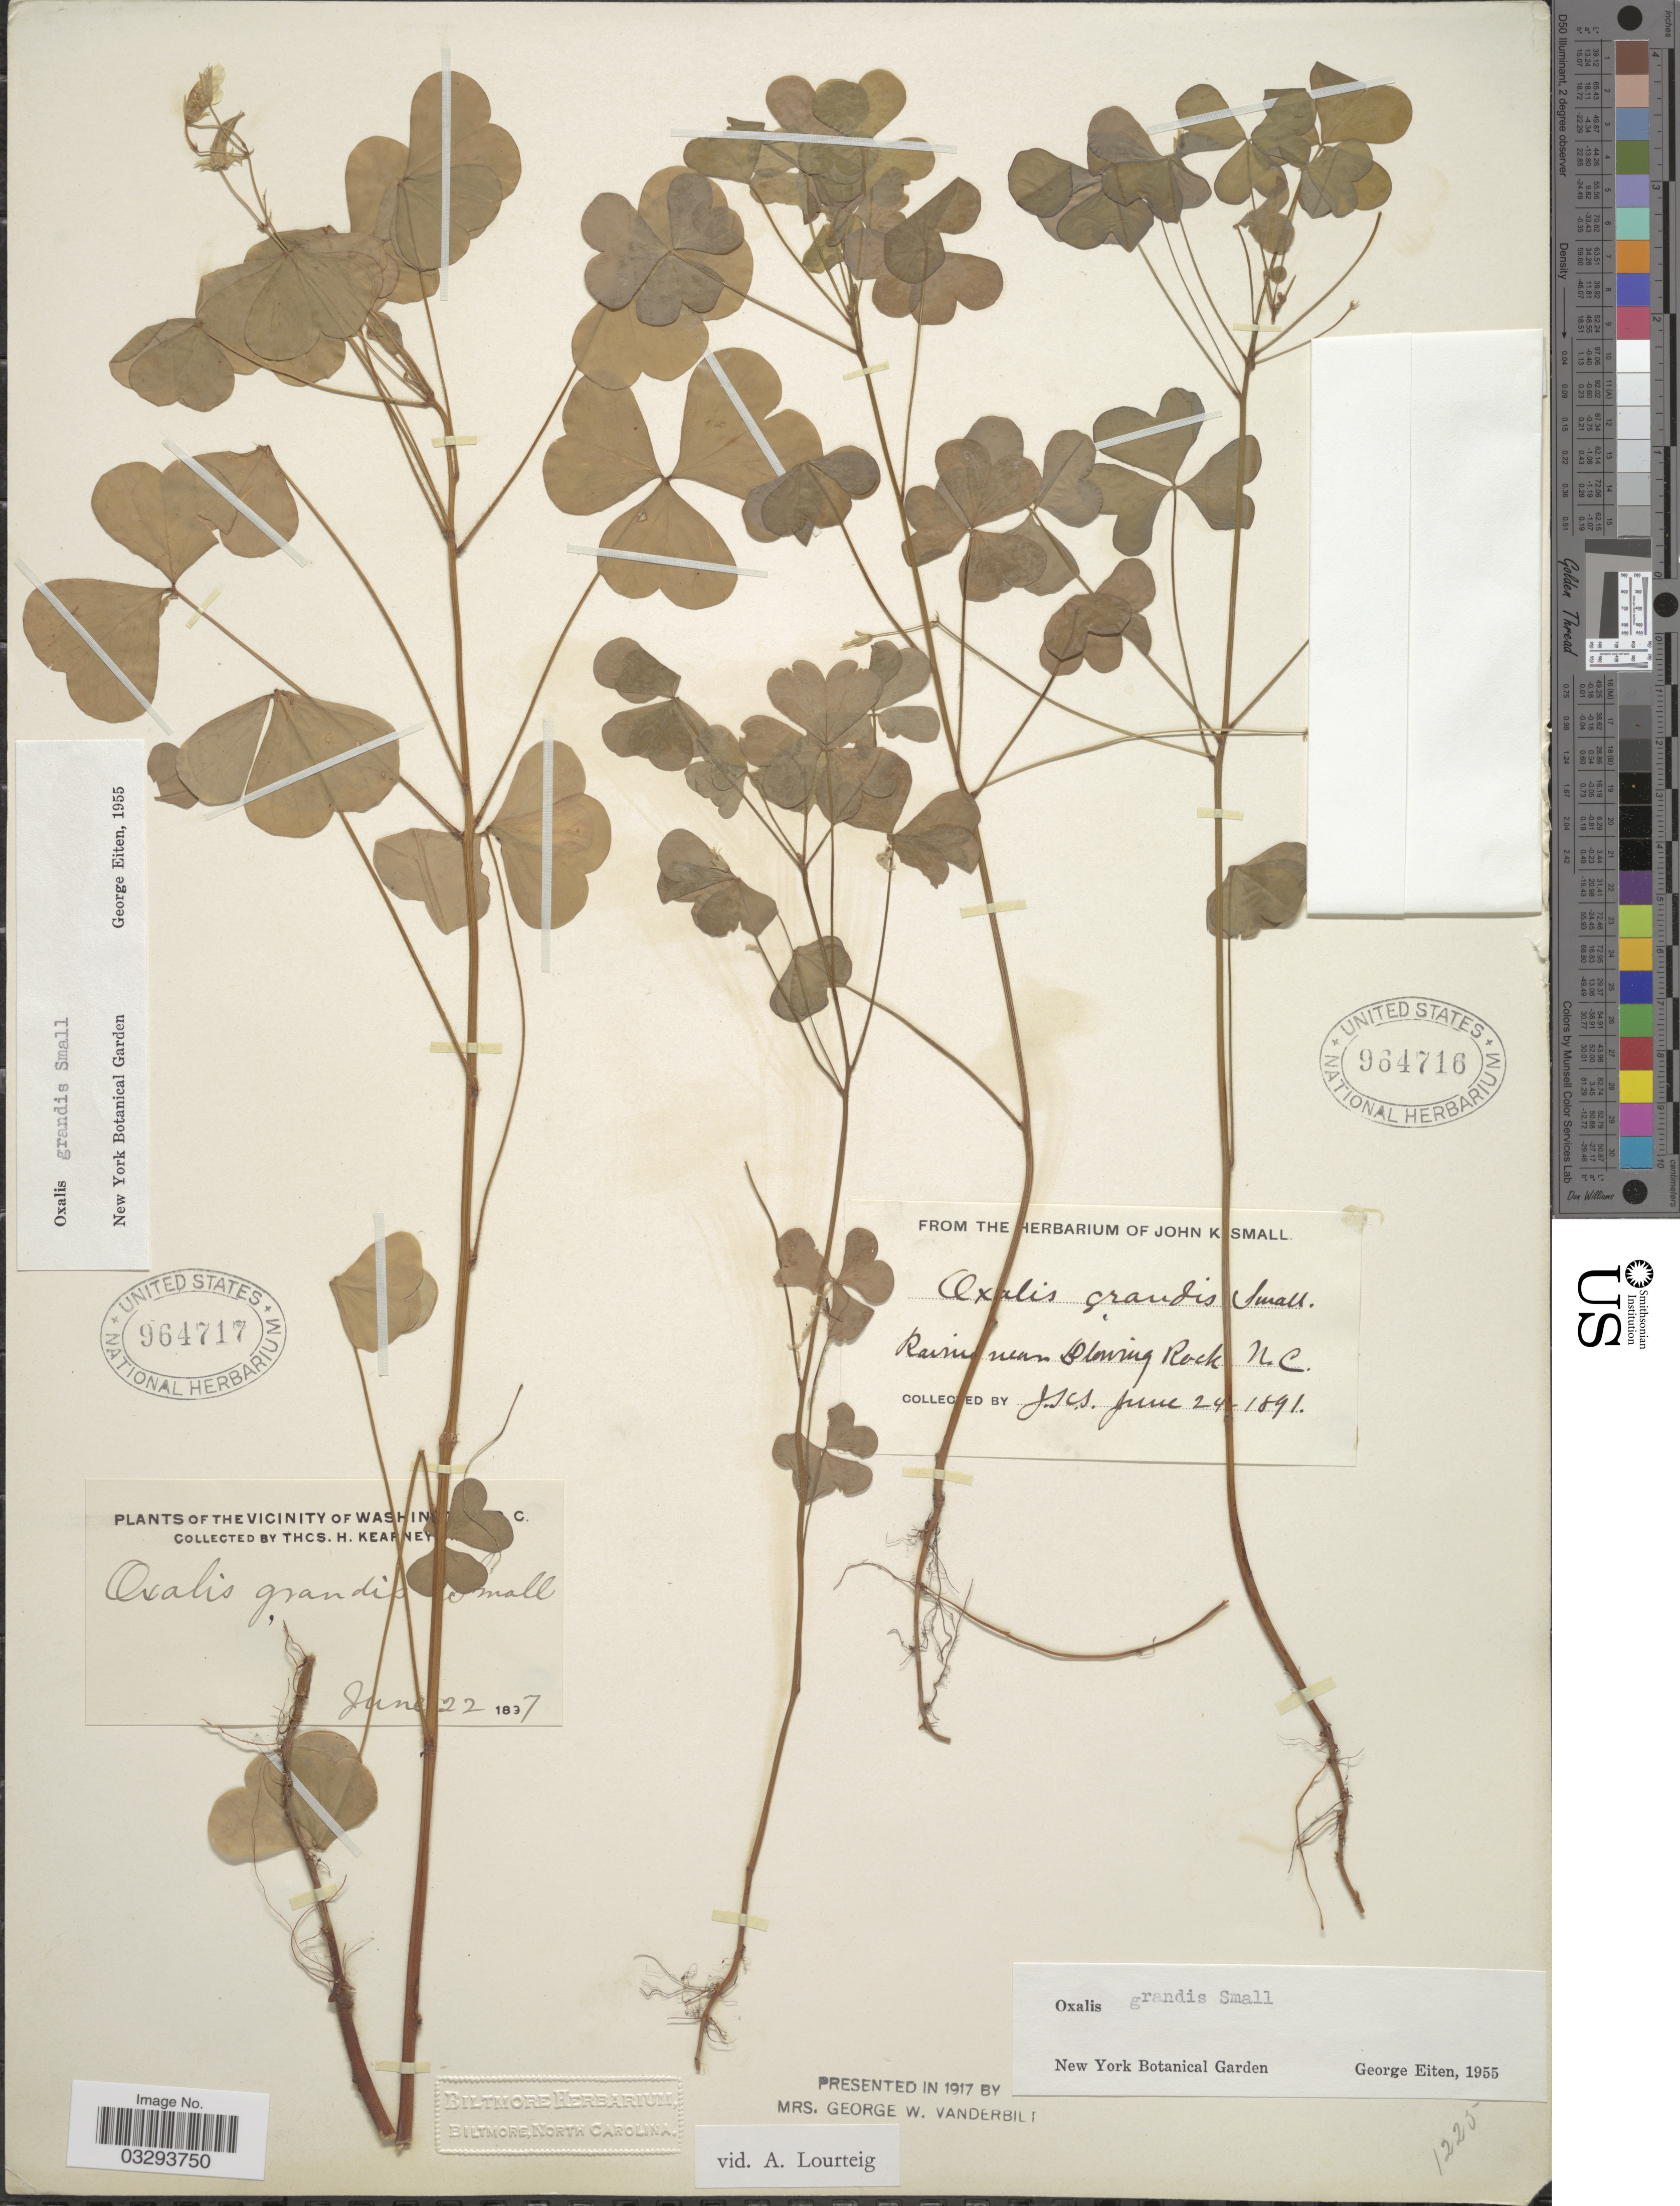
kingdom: Plantae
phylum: Tracheophyta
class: Magnoliopsida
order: Oxalidales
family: Oxalidaceae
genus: Oxalis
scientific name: Oxalis grandis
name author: Small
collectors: J. K. Small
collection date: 1891-06-24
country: United States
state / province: North Carolina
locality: Ravine near Blowing Rock.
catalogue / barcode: US 964716